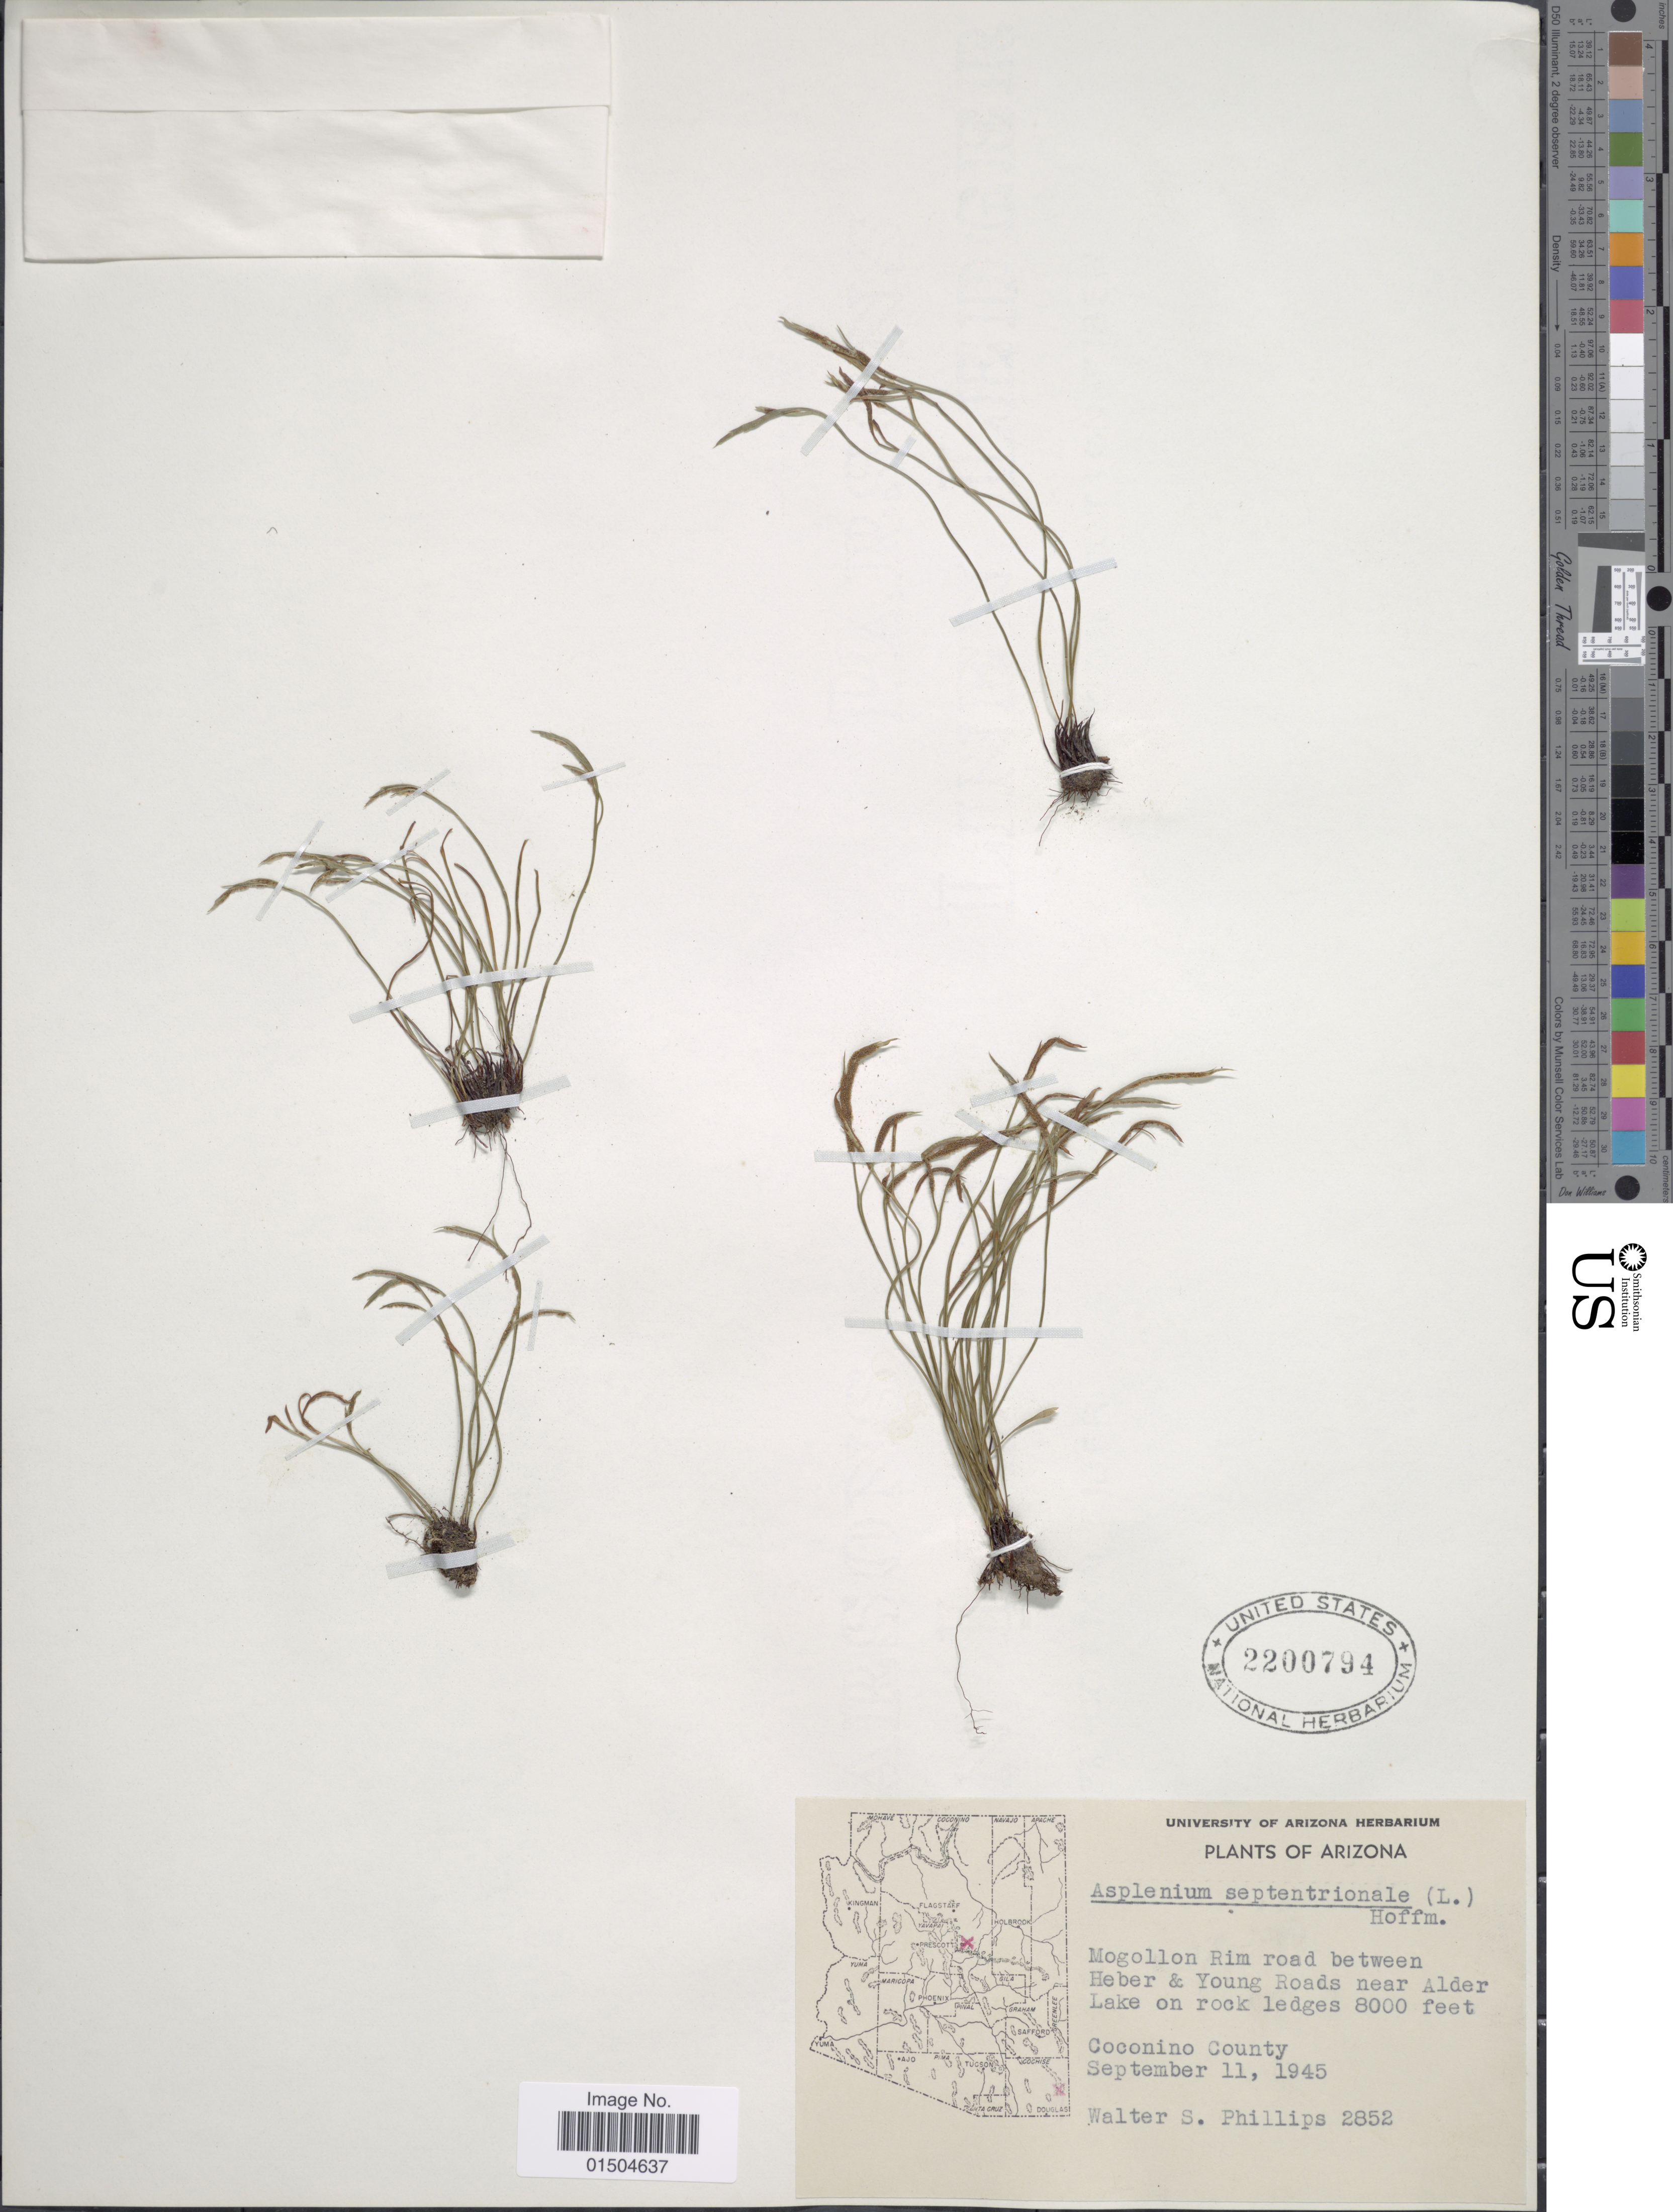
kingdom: Plantae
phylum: Tracheophyta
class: Polypodiopsida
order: Polypodiales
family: Aspleniaceae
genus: Asplenium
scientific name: Asplenium septentrionale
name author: (L.) Hoffm.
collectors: W. S. Phillips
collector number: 2852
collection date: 1945-09-11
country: United States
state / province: Arizona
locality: Mogollon Rim road between Heber & Young Roads near Alder Lake on rock ledges. Coconino County.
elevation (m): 2438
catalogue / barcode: US 2200794